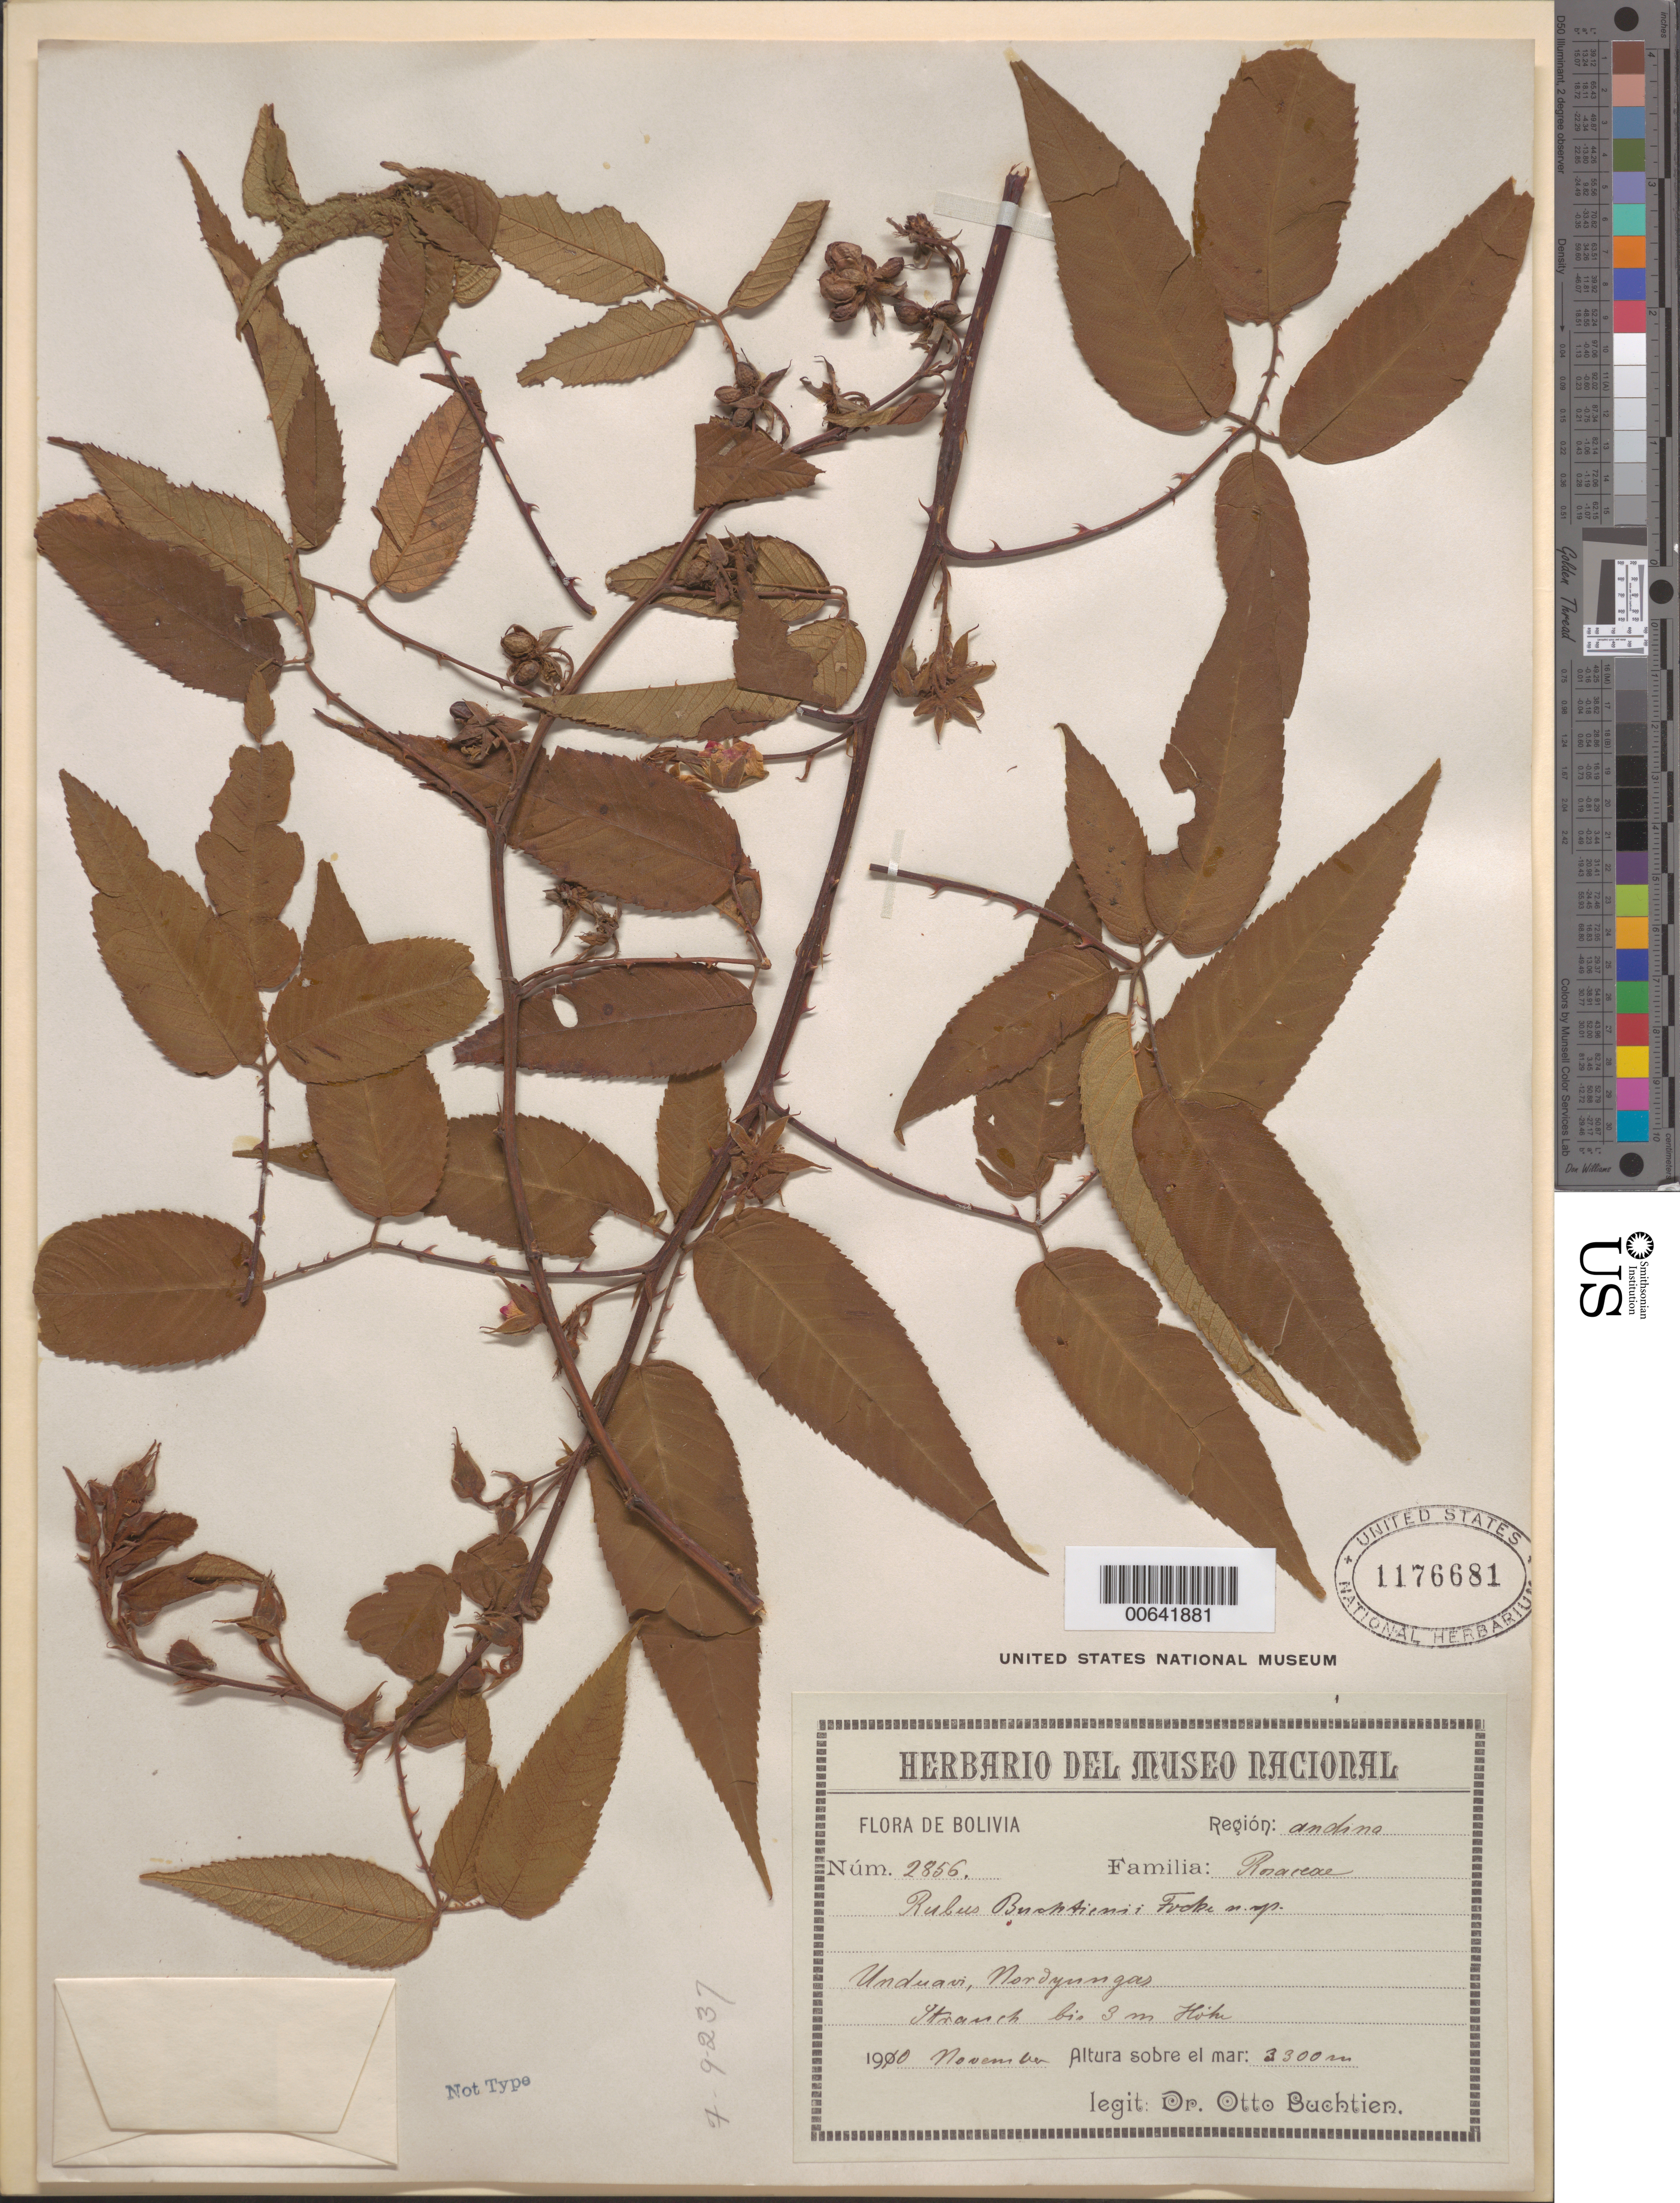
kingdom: Plantae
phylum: Tracheophyta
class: Magnoliopsida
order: Rosales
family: Rosaceae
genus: Rubus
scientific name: Rubus buchtienii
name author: Focke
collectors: O. Buchtien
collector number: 2856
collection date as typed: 01 Nov 1910 or 11 Jan 1910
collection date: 1910-01-11 or 1910-11-01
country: Bolivia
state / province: La Paz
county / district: Nor Yungas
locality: Nor Yungas. Unduavi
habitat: Región Andina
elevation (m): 3300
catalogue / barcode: US 1176681